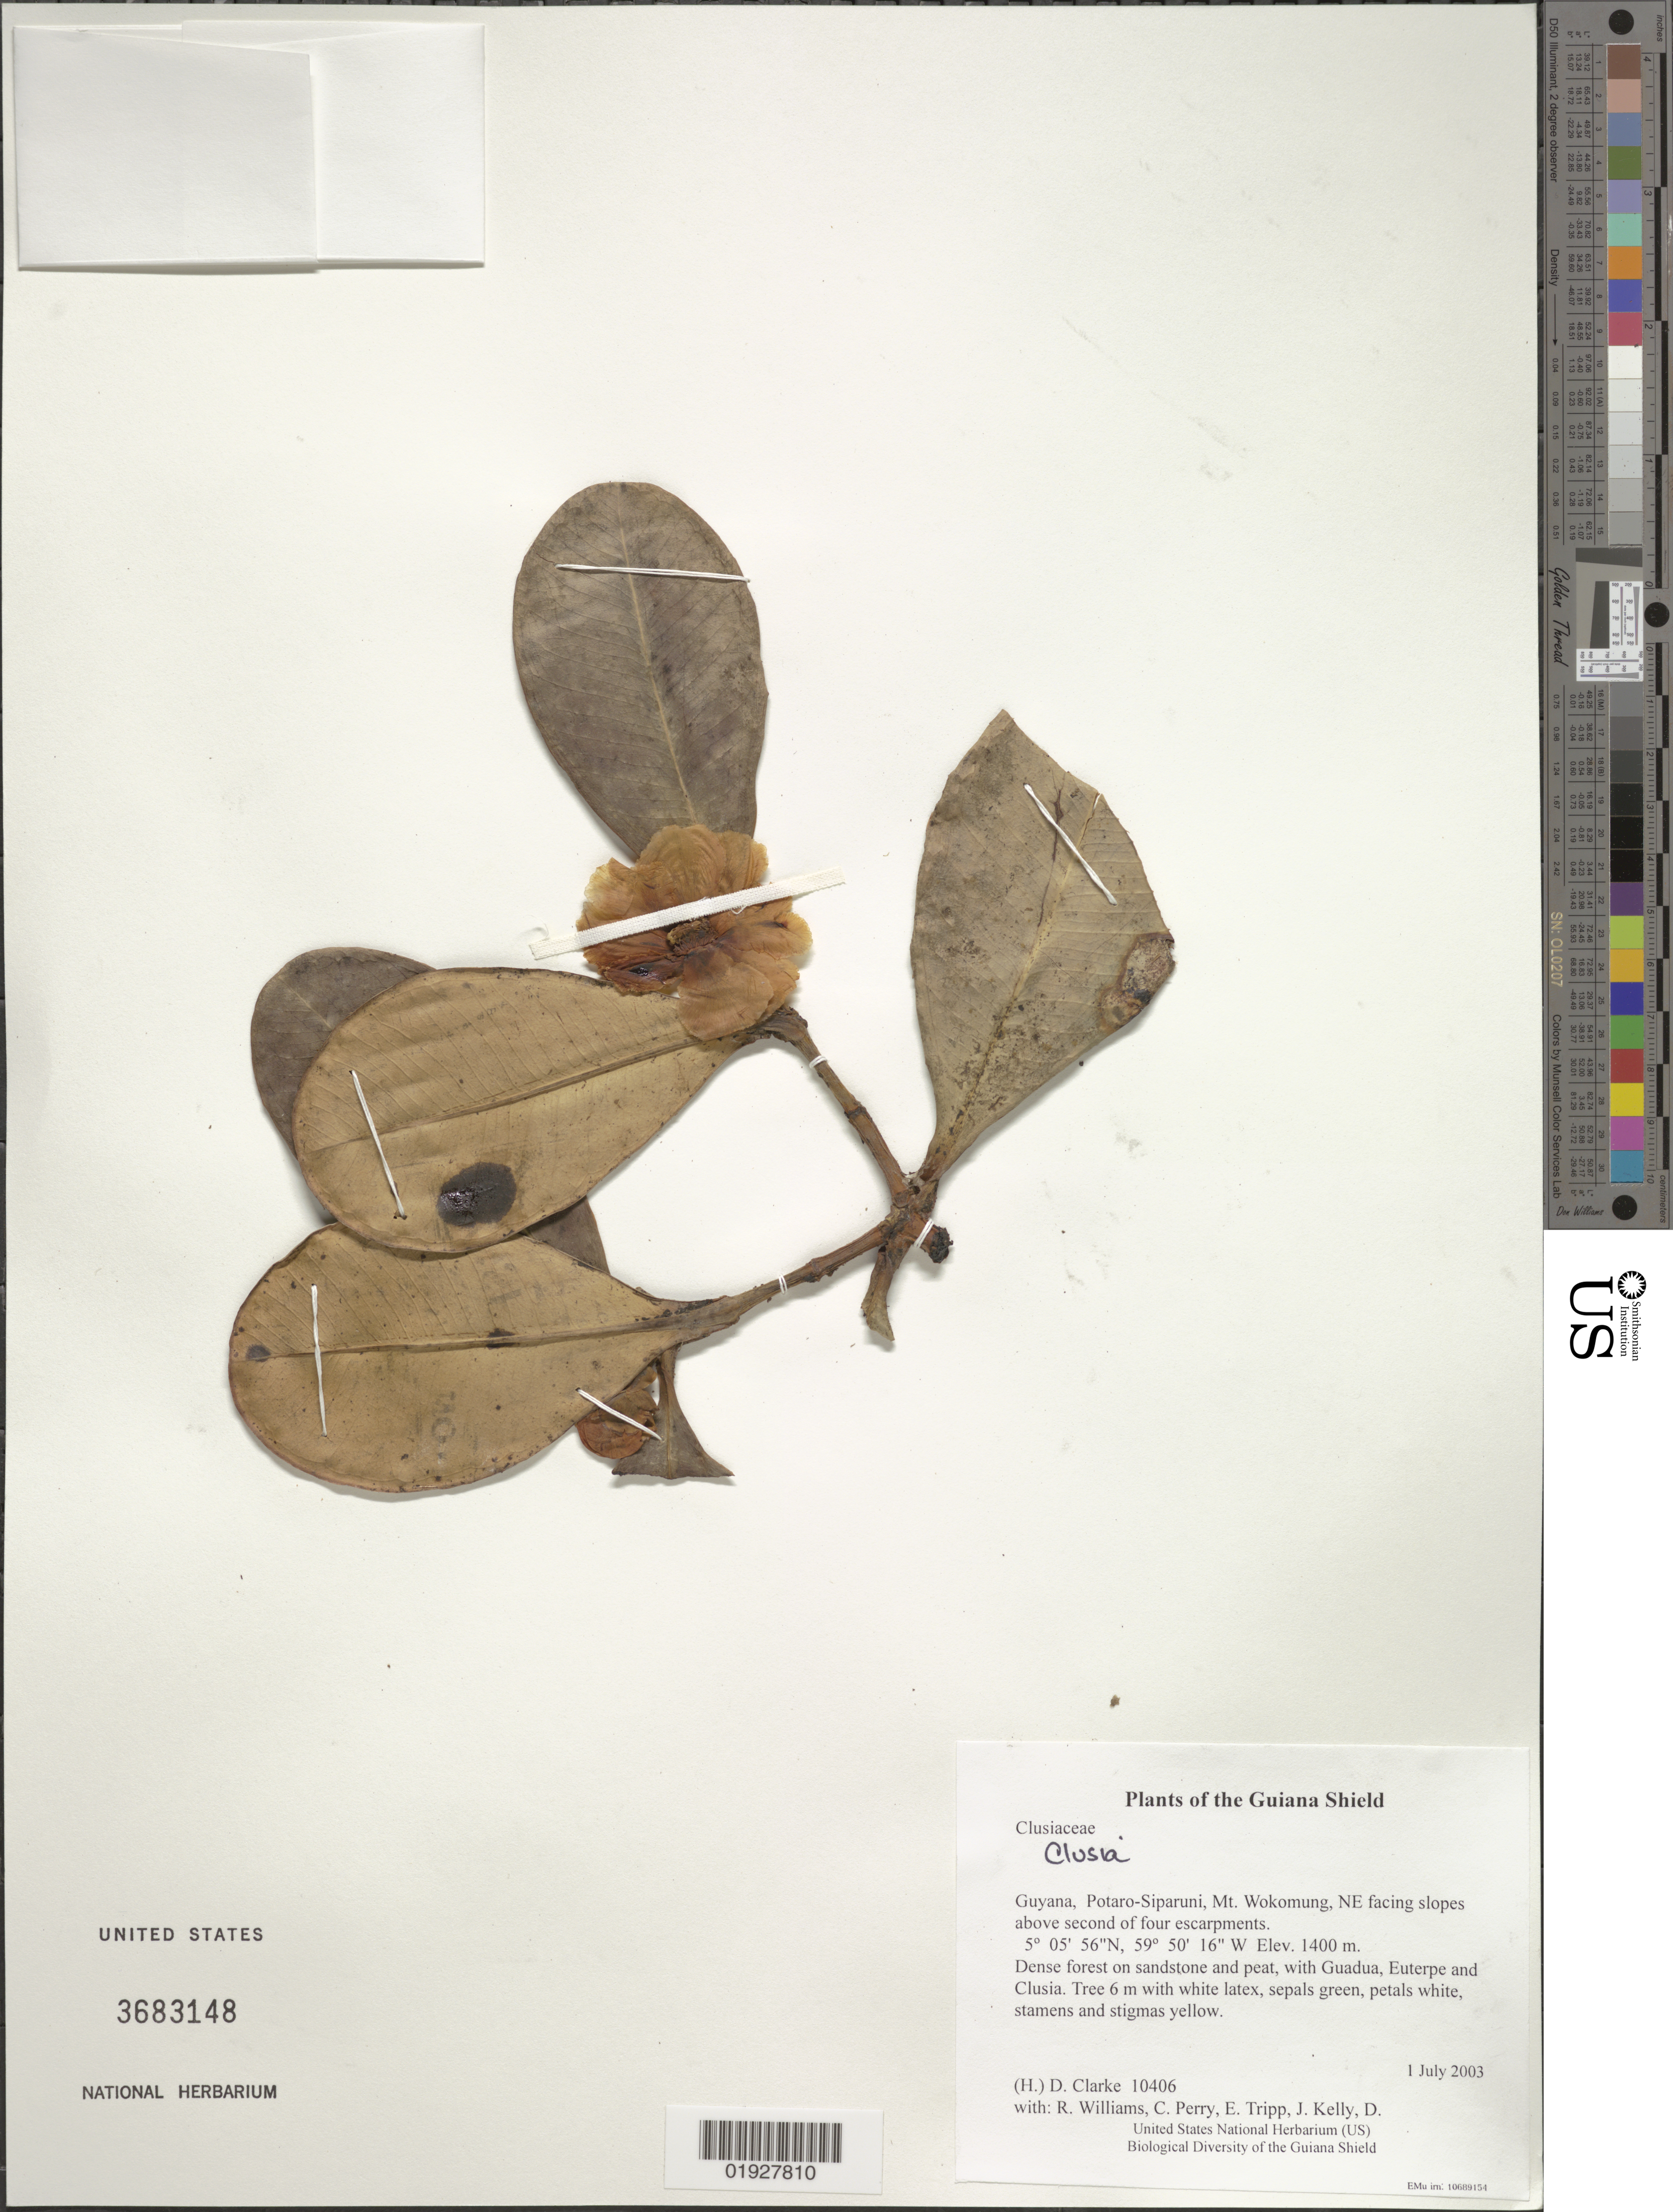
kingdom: Plantae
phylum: Tracheophyta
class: Magnoliopsida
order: Malpighiales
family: Clusiaceae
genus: Clusia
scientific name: Clusia sp.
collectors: H. D. Clarke, R. Williams, C. Perry, E. Tripp, J. Kelly, D. Gittens & S. R. Stern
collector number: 10406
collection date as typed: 1 July 2003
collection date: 2003-07-01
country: Guyana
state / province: Potaro-Siparuni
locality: Mt. Wokomung, NE facing slopes above second of four escarpments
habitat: Dense forest on sandstone and peat, with Guadua, Euterpe and Clusia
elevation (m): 1400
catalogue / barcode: US 3683148